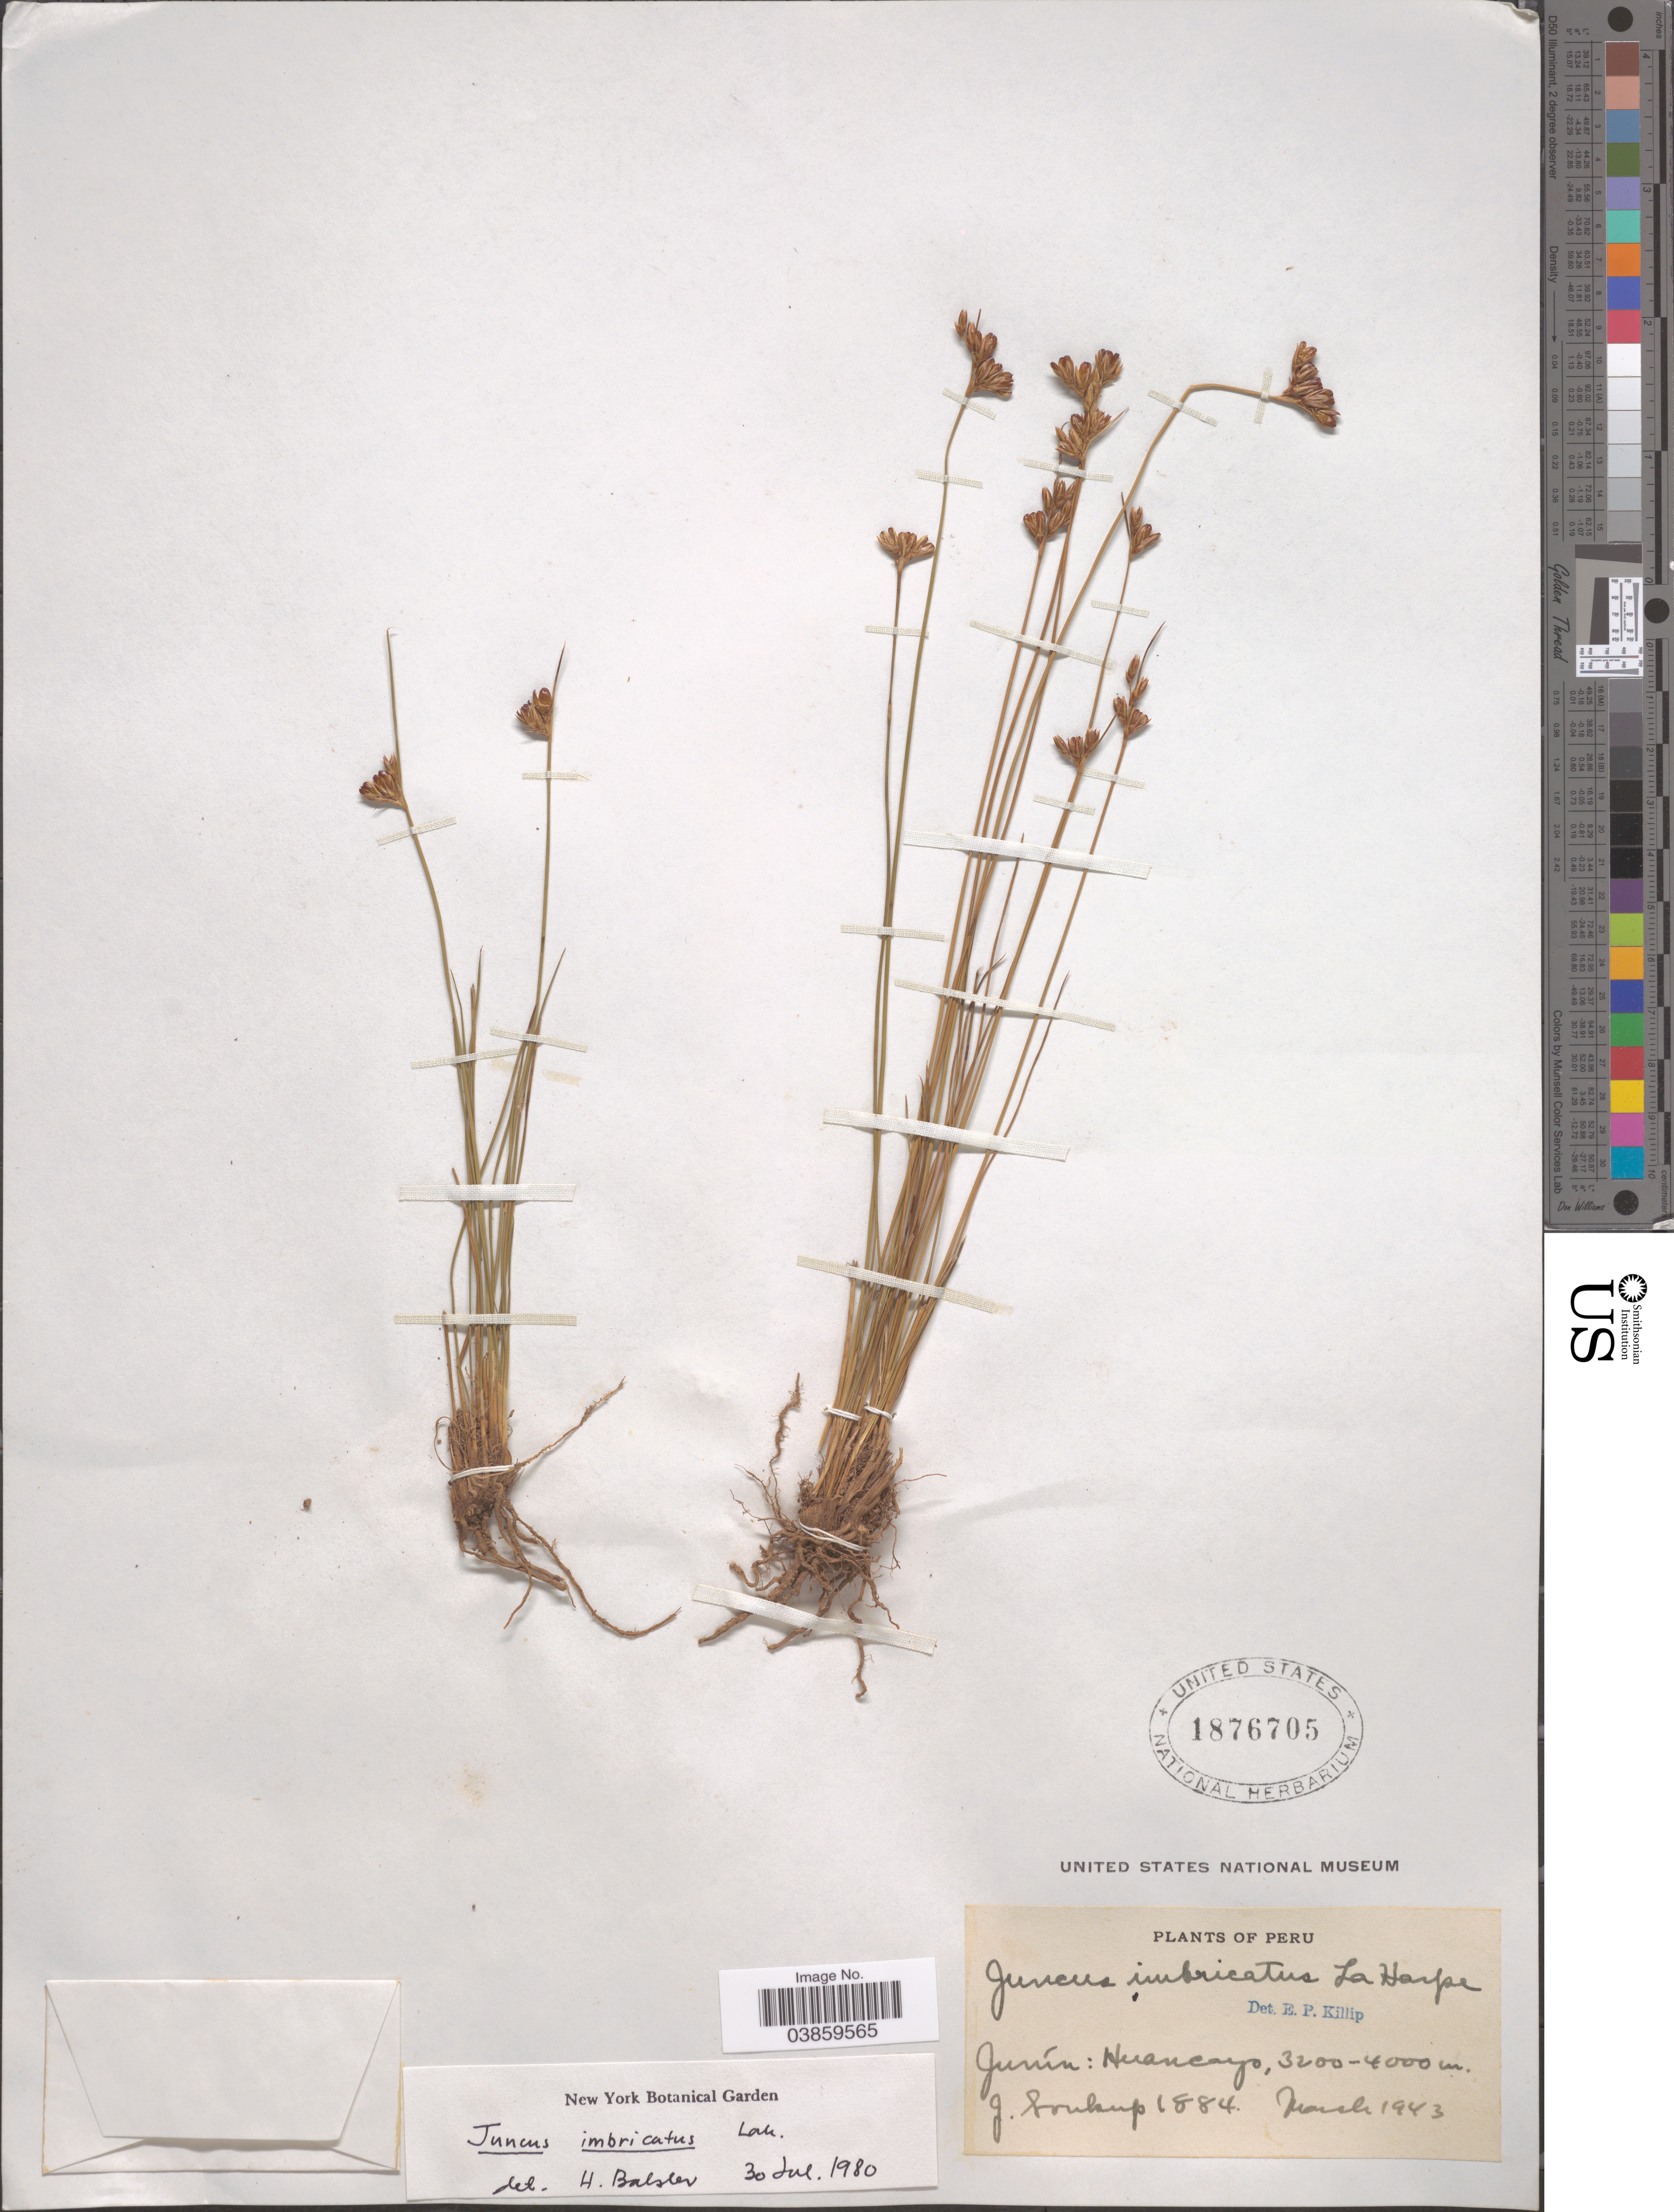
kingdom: Plantae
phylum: Tracheophyta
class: Liliopsida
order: Poales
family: Juncaceae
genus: Juncus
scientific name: Juncus imbricatus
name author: Laharpe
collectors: J. Soukup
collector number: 1884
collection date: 1943-03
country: Peru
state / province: Junín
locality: Huancayo.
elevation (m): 3200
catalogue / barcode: US 1876705